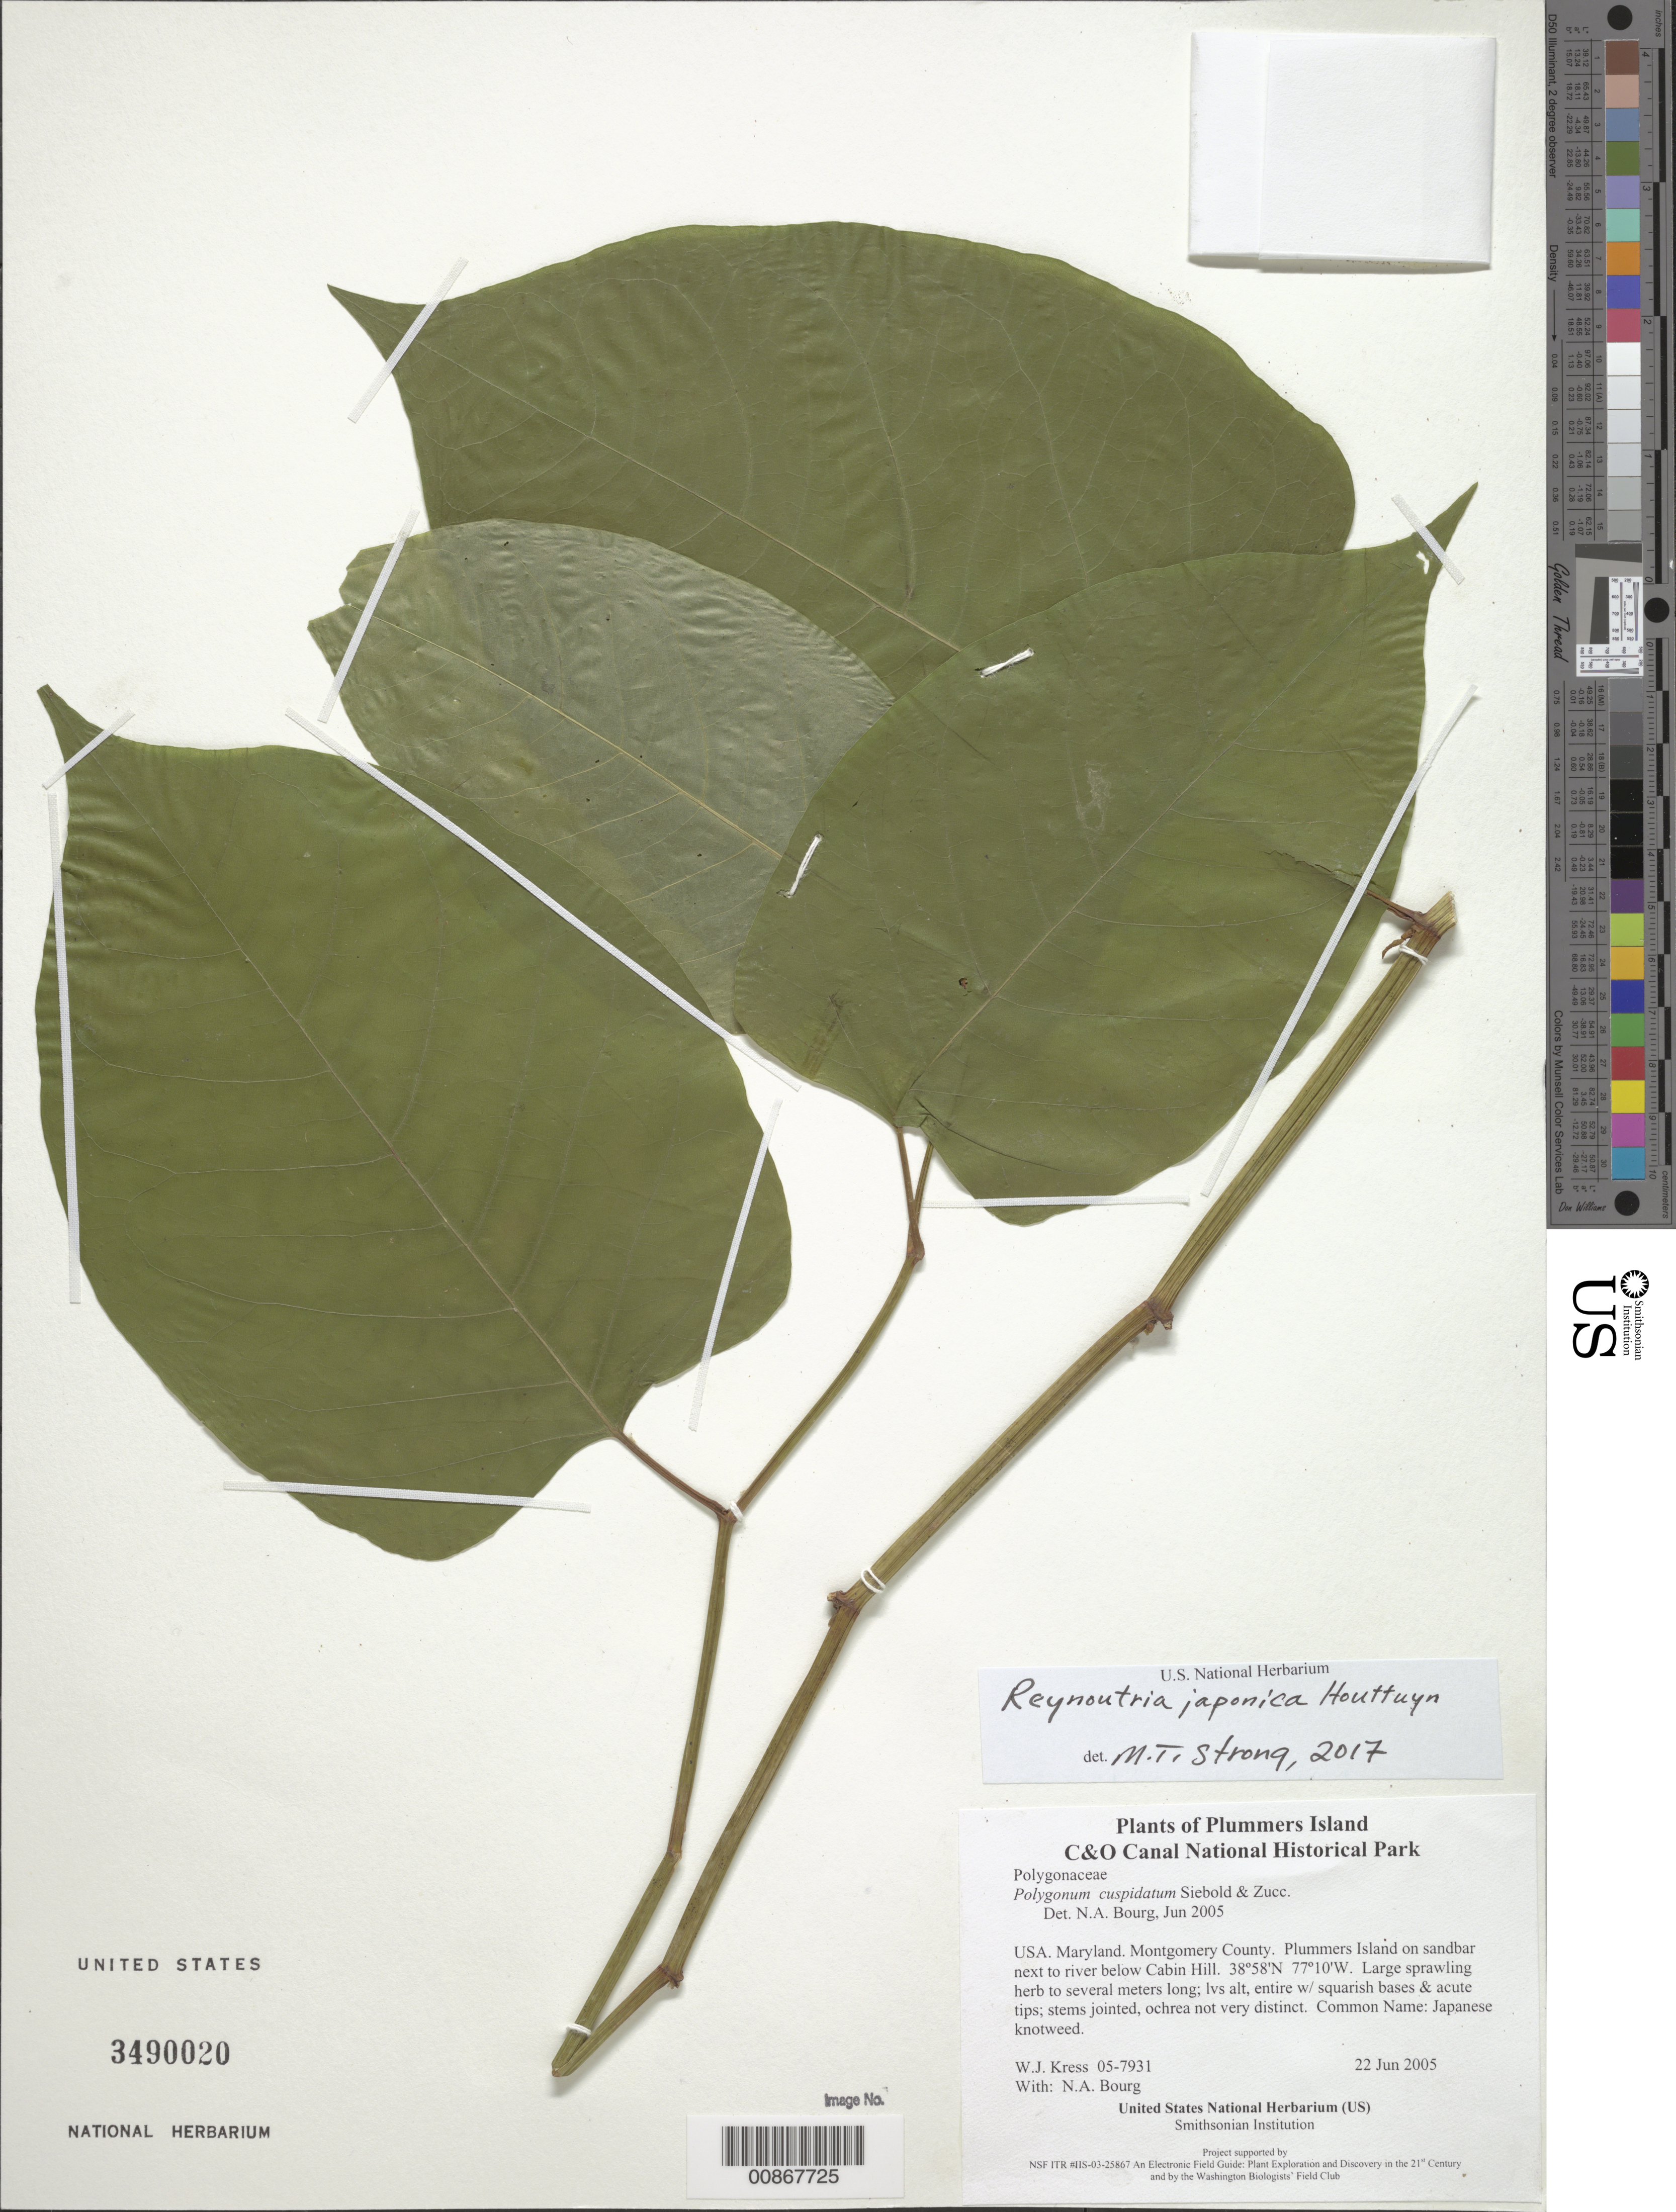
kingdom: Plantae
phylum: Tracheophyta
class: Magnoliopsida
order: Caryophyllales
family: Polygonaceae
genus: Reynoutria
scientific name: Reynoutria japonica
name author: Houtt.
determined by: Strong, Mark T., (BOT), Smithsonian Institution - National Museum of Natural History (UNITED STATES)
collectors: W. J. Kress & N. A. Bourg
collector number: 05-7931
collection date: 2005-06-22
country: United States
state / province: Maryland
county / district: Montgomery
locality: Chesapeake and Ohio Canal National Historical Park, Plummers Island on sandbar next to river below Cabin Hill.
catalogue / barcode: US 3490020